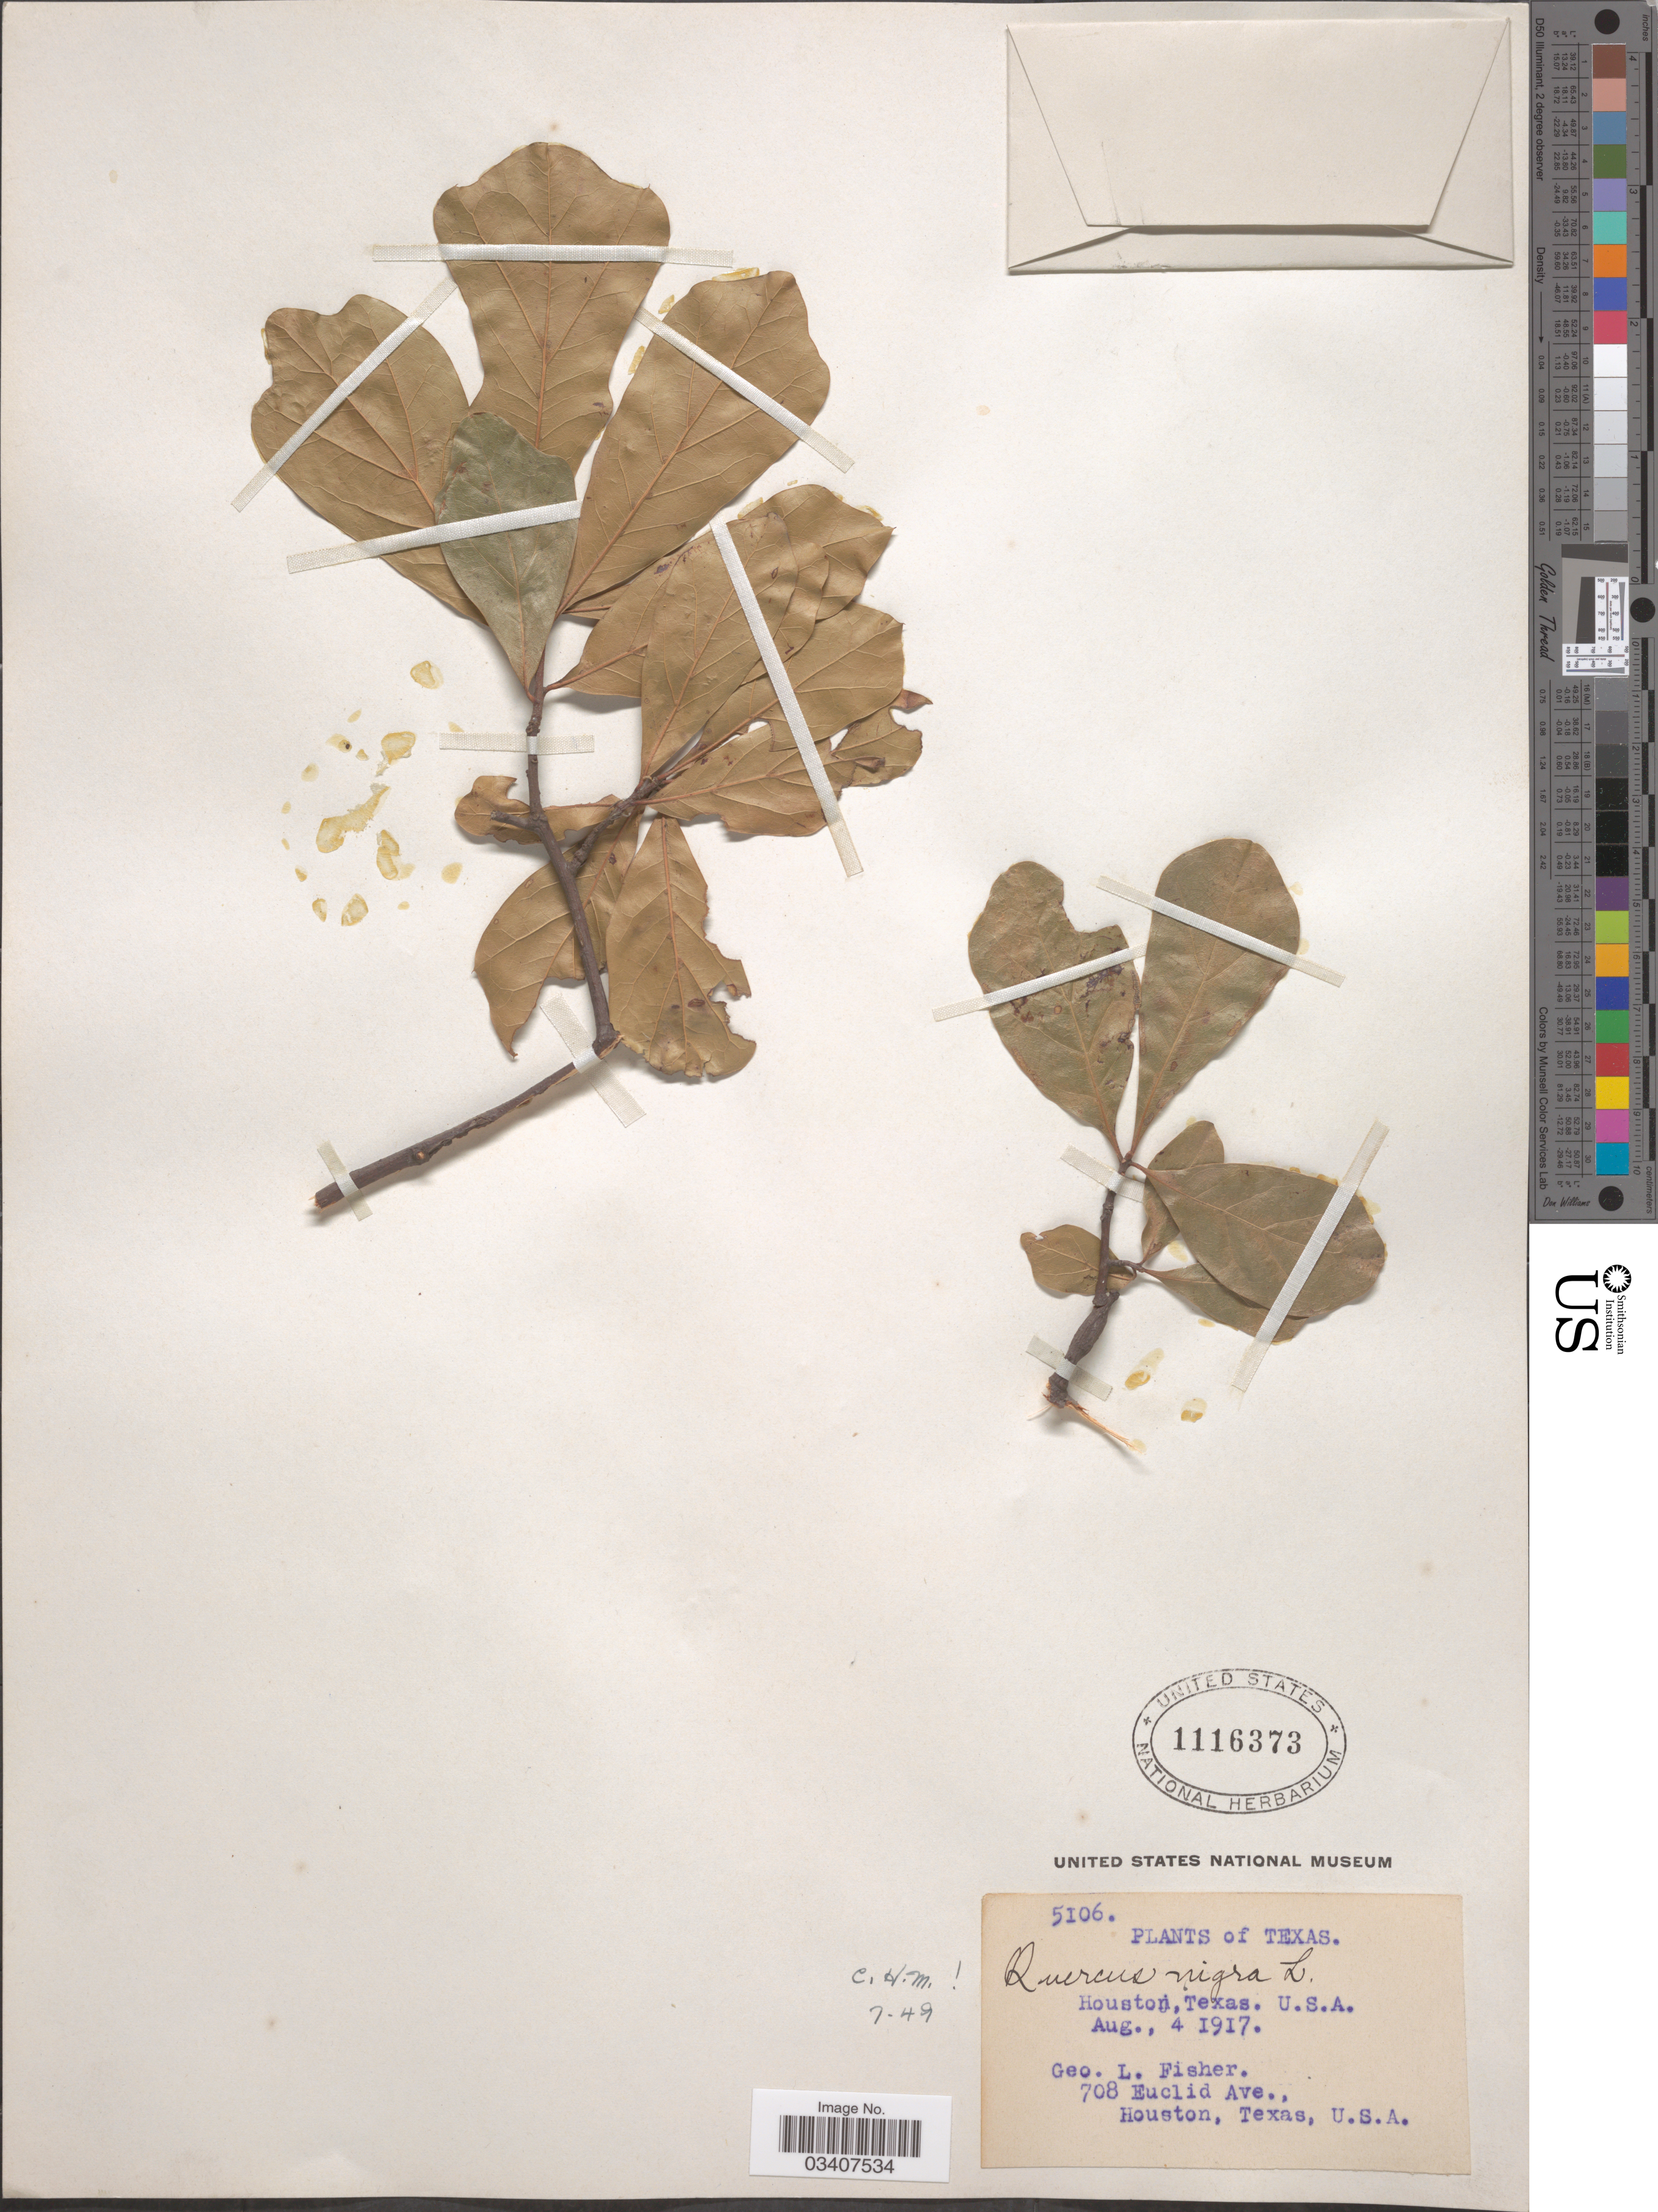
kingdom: Plantae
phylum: Tracheophyta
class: Magnoliopsida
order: Fagales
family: Fagaceae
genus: Quercus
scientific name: Quercus nigra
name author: L.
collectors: G. L. Fisher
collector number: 5106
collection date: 1917-08-04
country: United States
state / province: Texas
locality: Houston.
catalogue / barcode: US 1116373